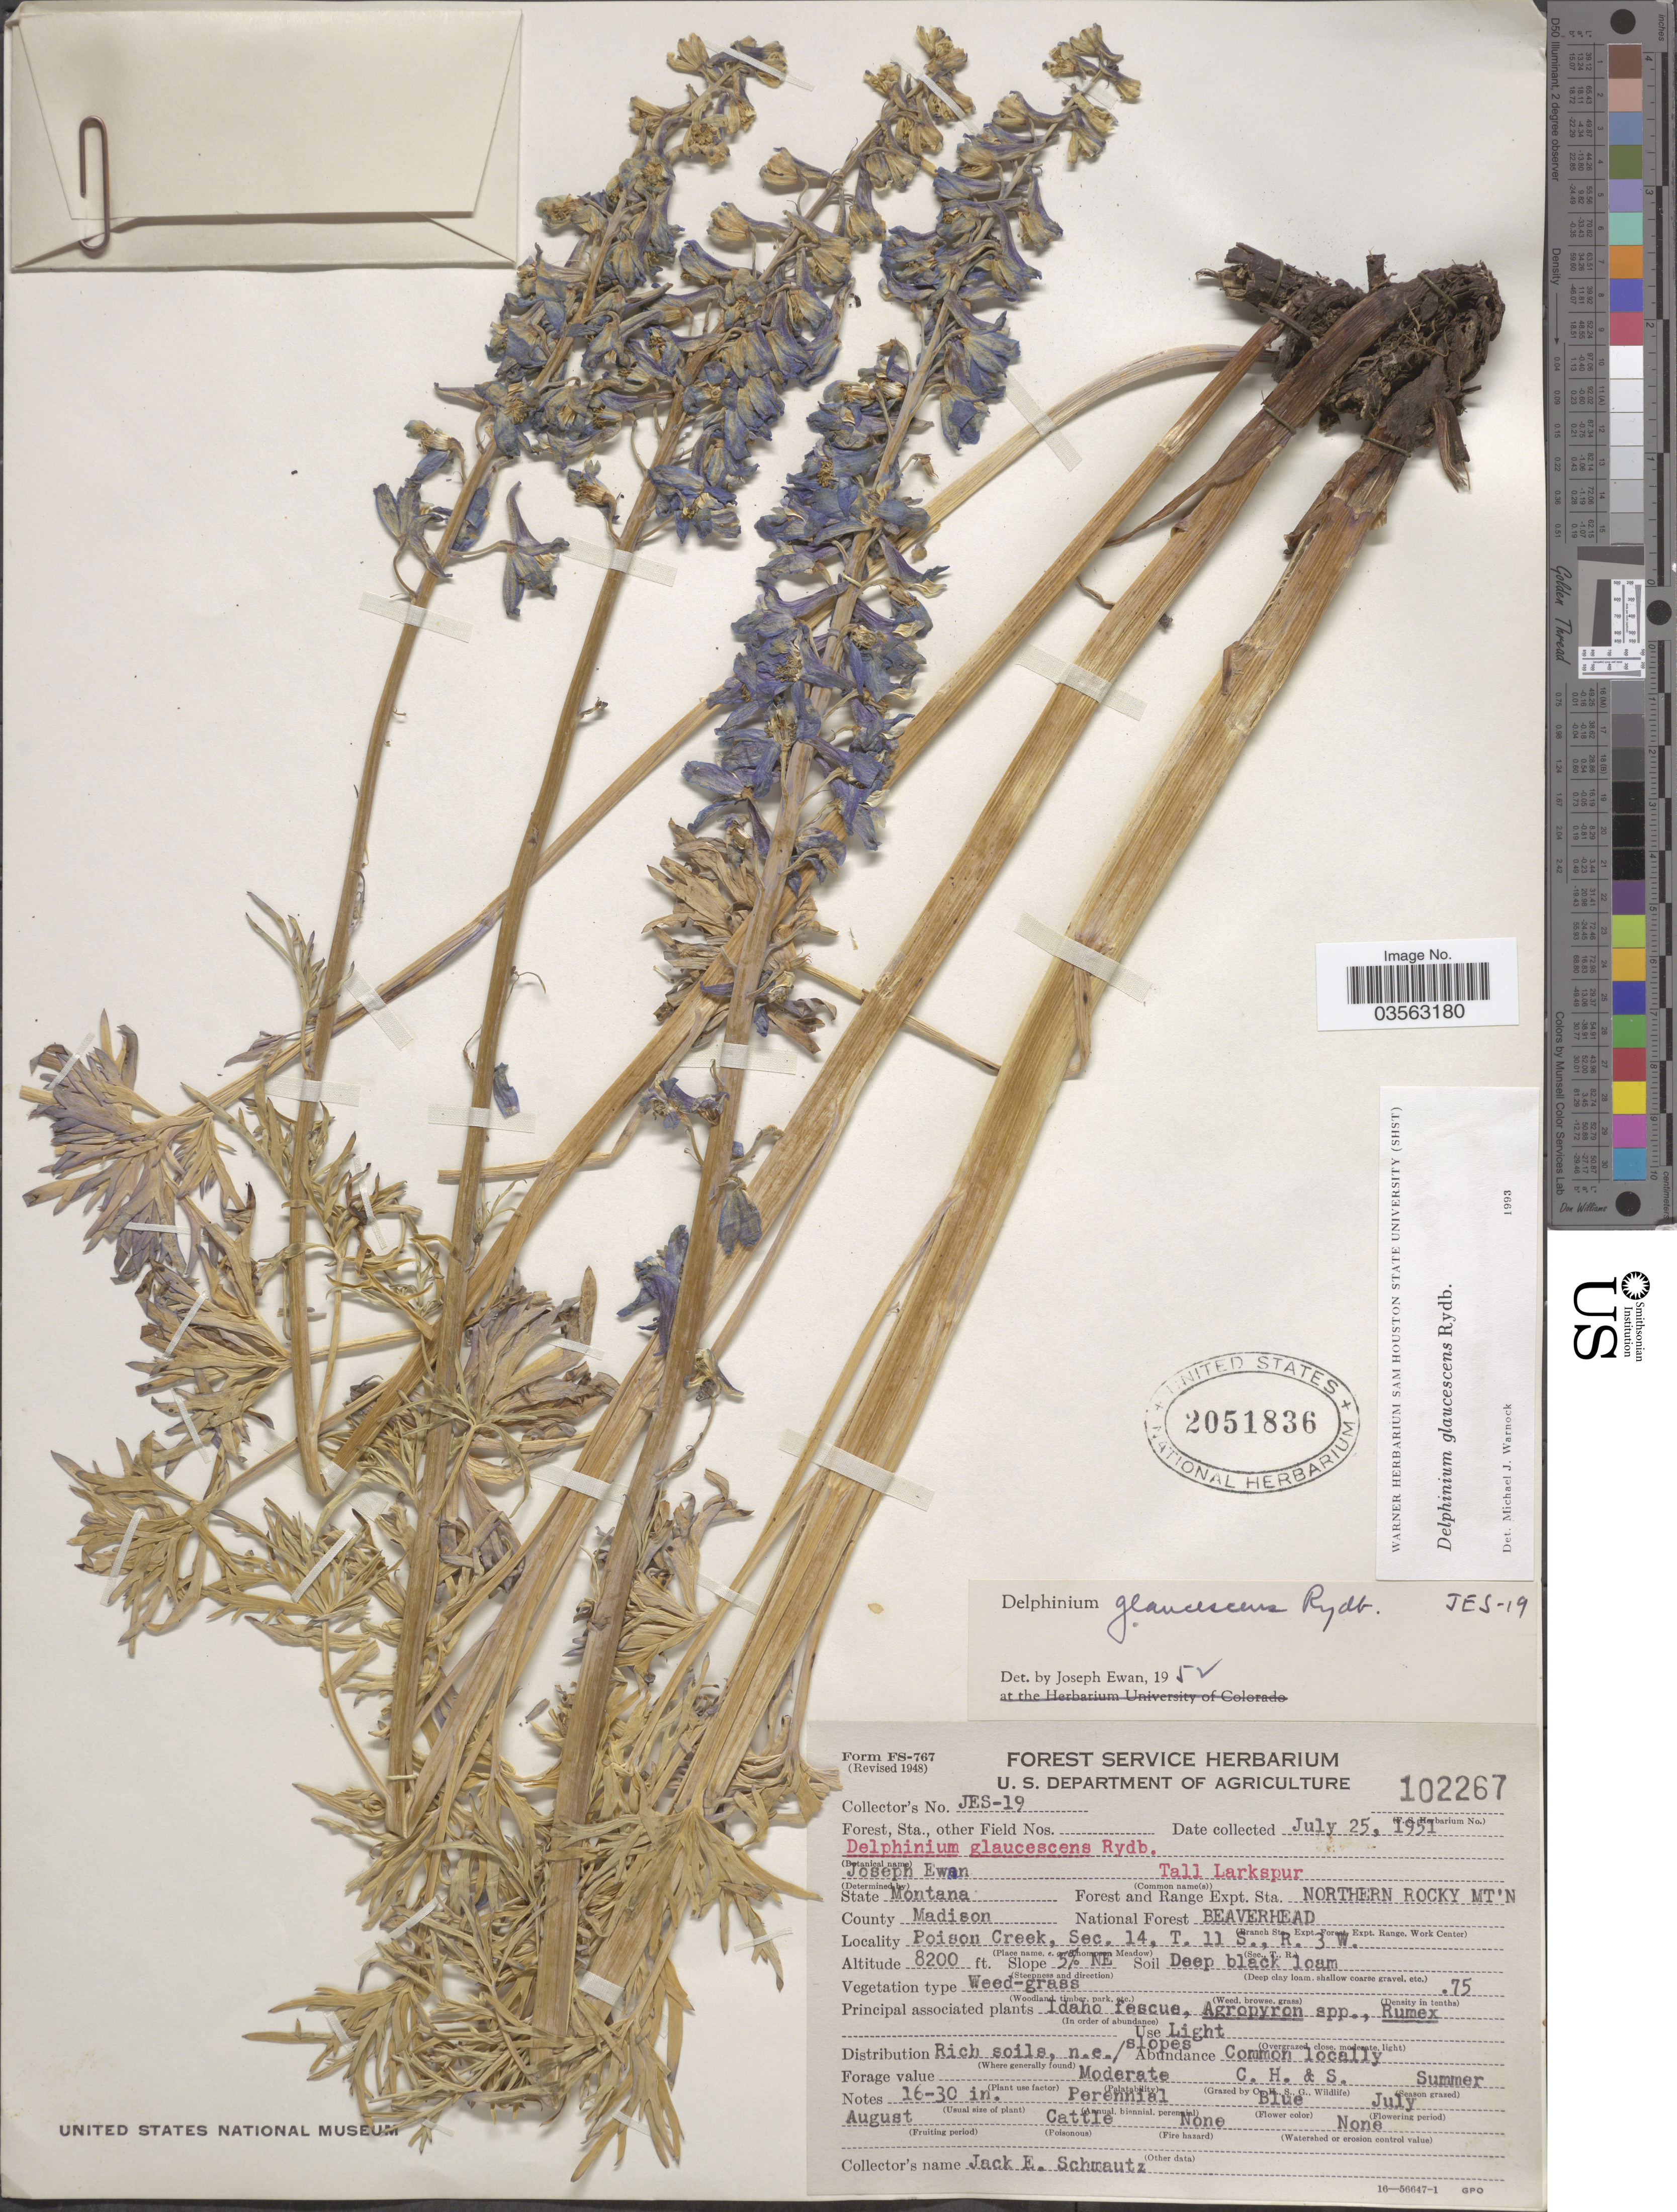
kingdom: Plantae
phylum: Tracheophyta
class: Magnoliopsida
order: Ranunculales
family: Ranunculaceae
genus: Delphinium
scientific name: Delphinium glaucescens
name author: Rydb.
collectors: J. Schmautz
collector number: JES-19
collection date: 1951-07-25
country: United States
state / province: Montana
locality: Forest and Range Expt. Sta. Northern Rocky Mt'n National Forest Beaverhead. County Madison. Poison Creek, Sec. 14, T. 11 S., R. 3 W.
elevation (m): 2499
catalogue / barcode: US 2051836